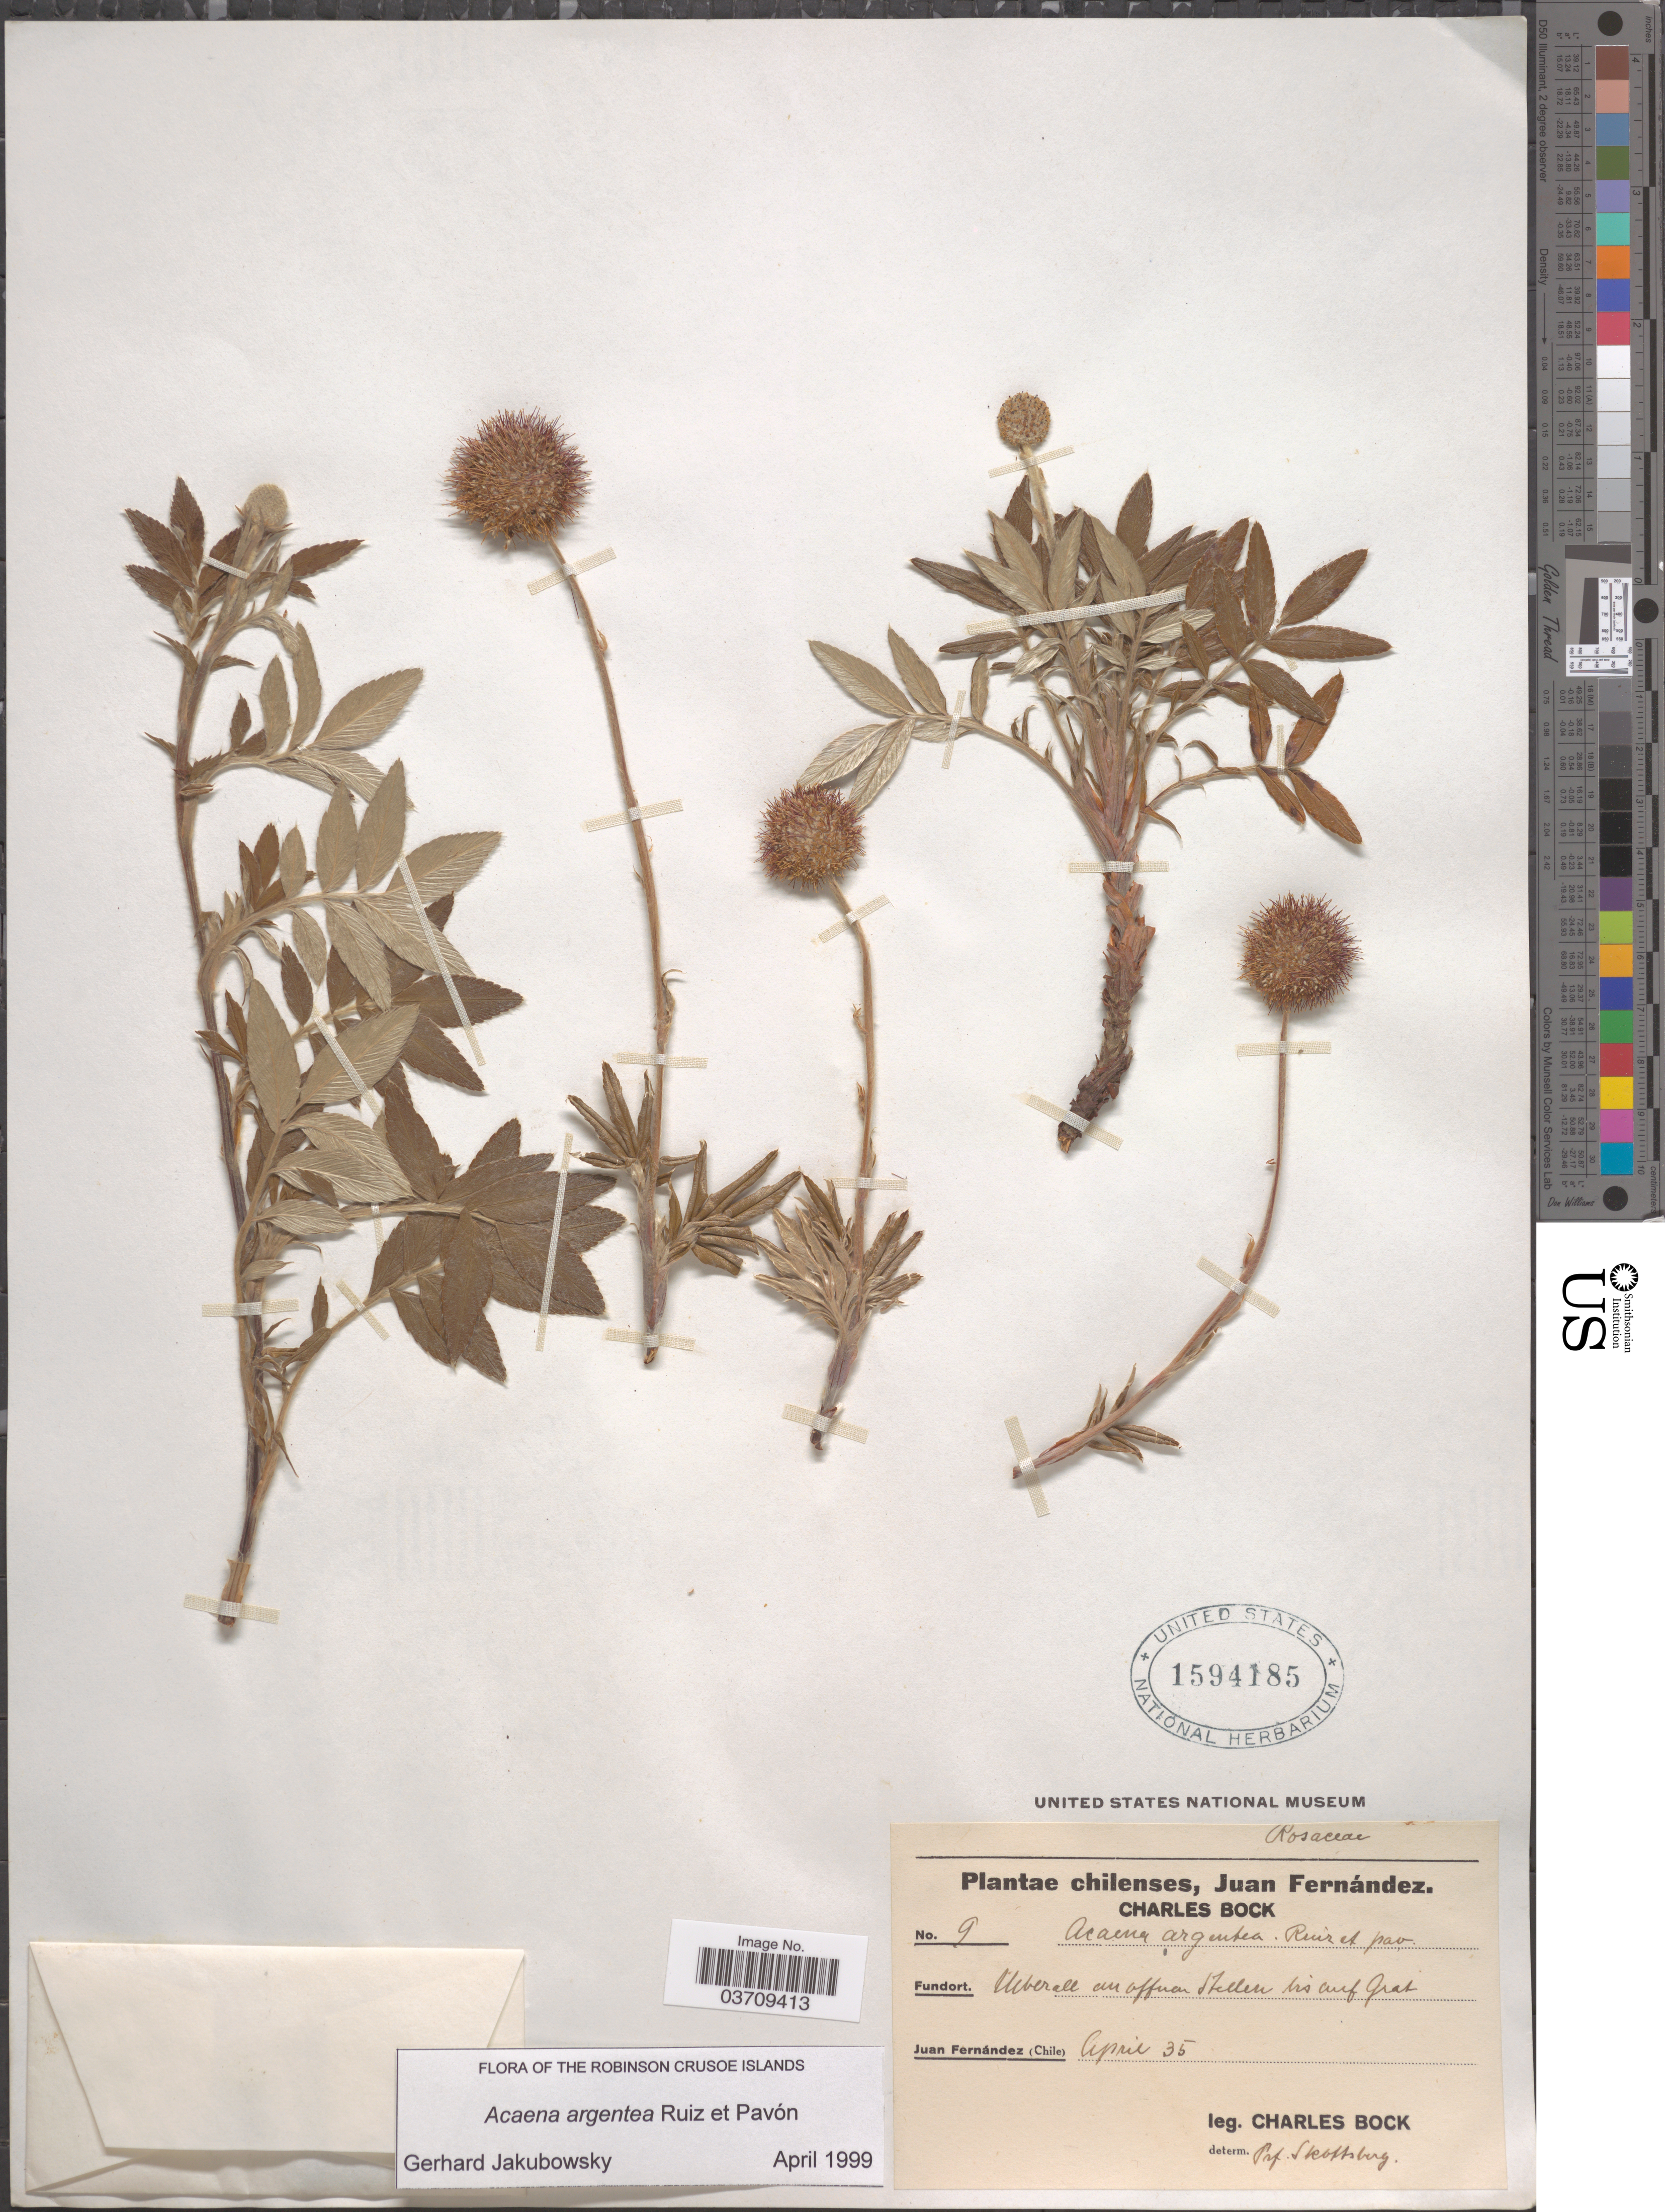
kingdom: Plantae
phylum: Tracheophyta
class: Magnoliopsida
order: Rosales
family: Rosaceae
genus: Acaena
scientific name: Acaena cylindristachya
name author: Ruiz & Pav.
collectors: C. Bock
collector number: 9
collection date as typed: Transcribed d/m/y: /4/35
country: Chile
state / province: Valparaíso (V)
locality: Juan Fernández. Ueberall an offnen Stellen bis auf Grat.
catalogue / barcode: US 1594185